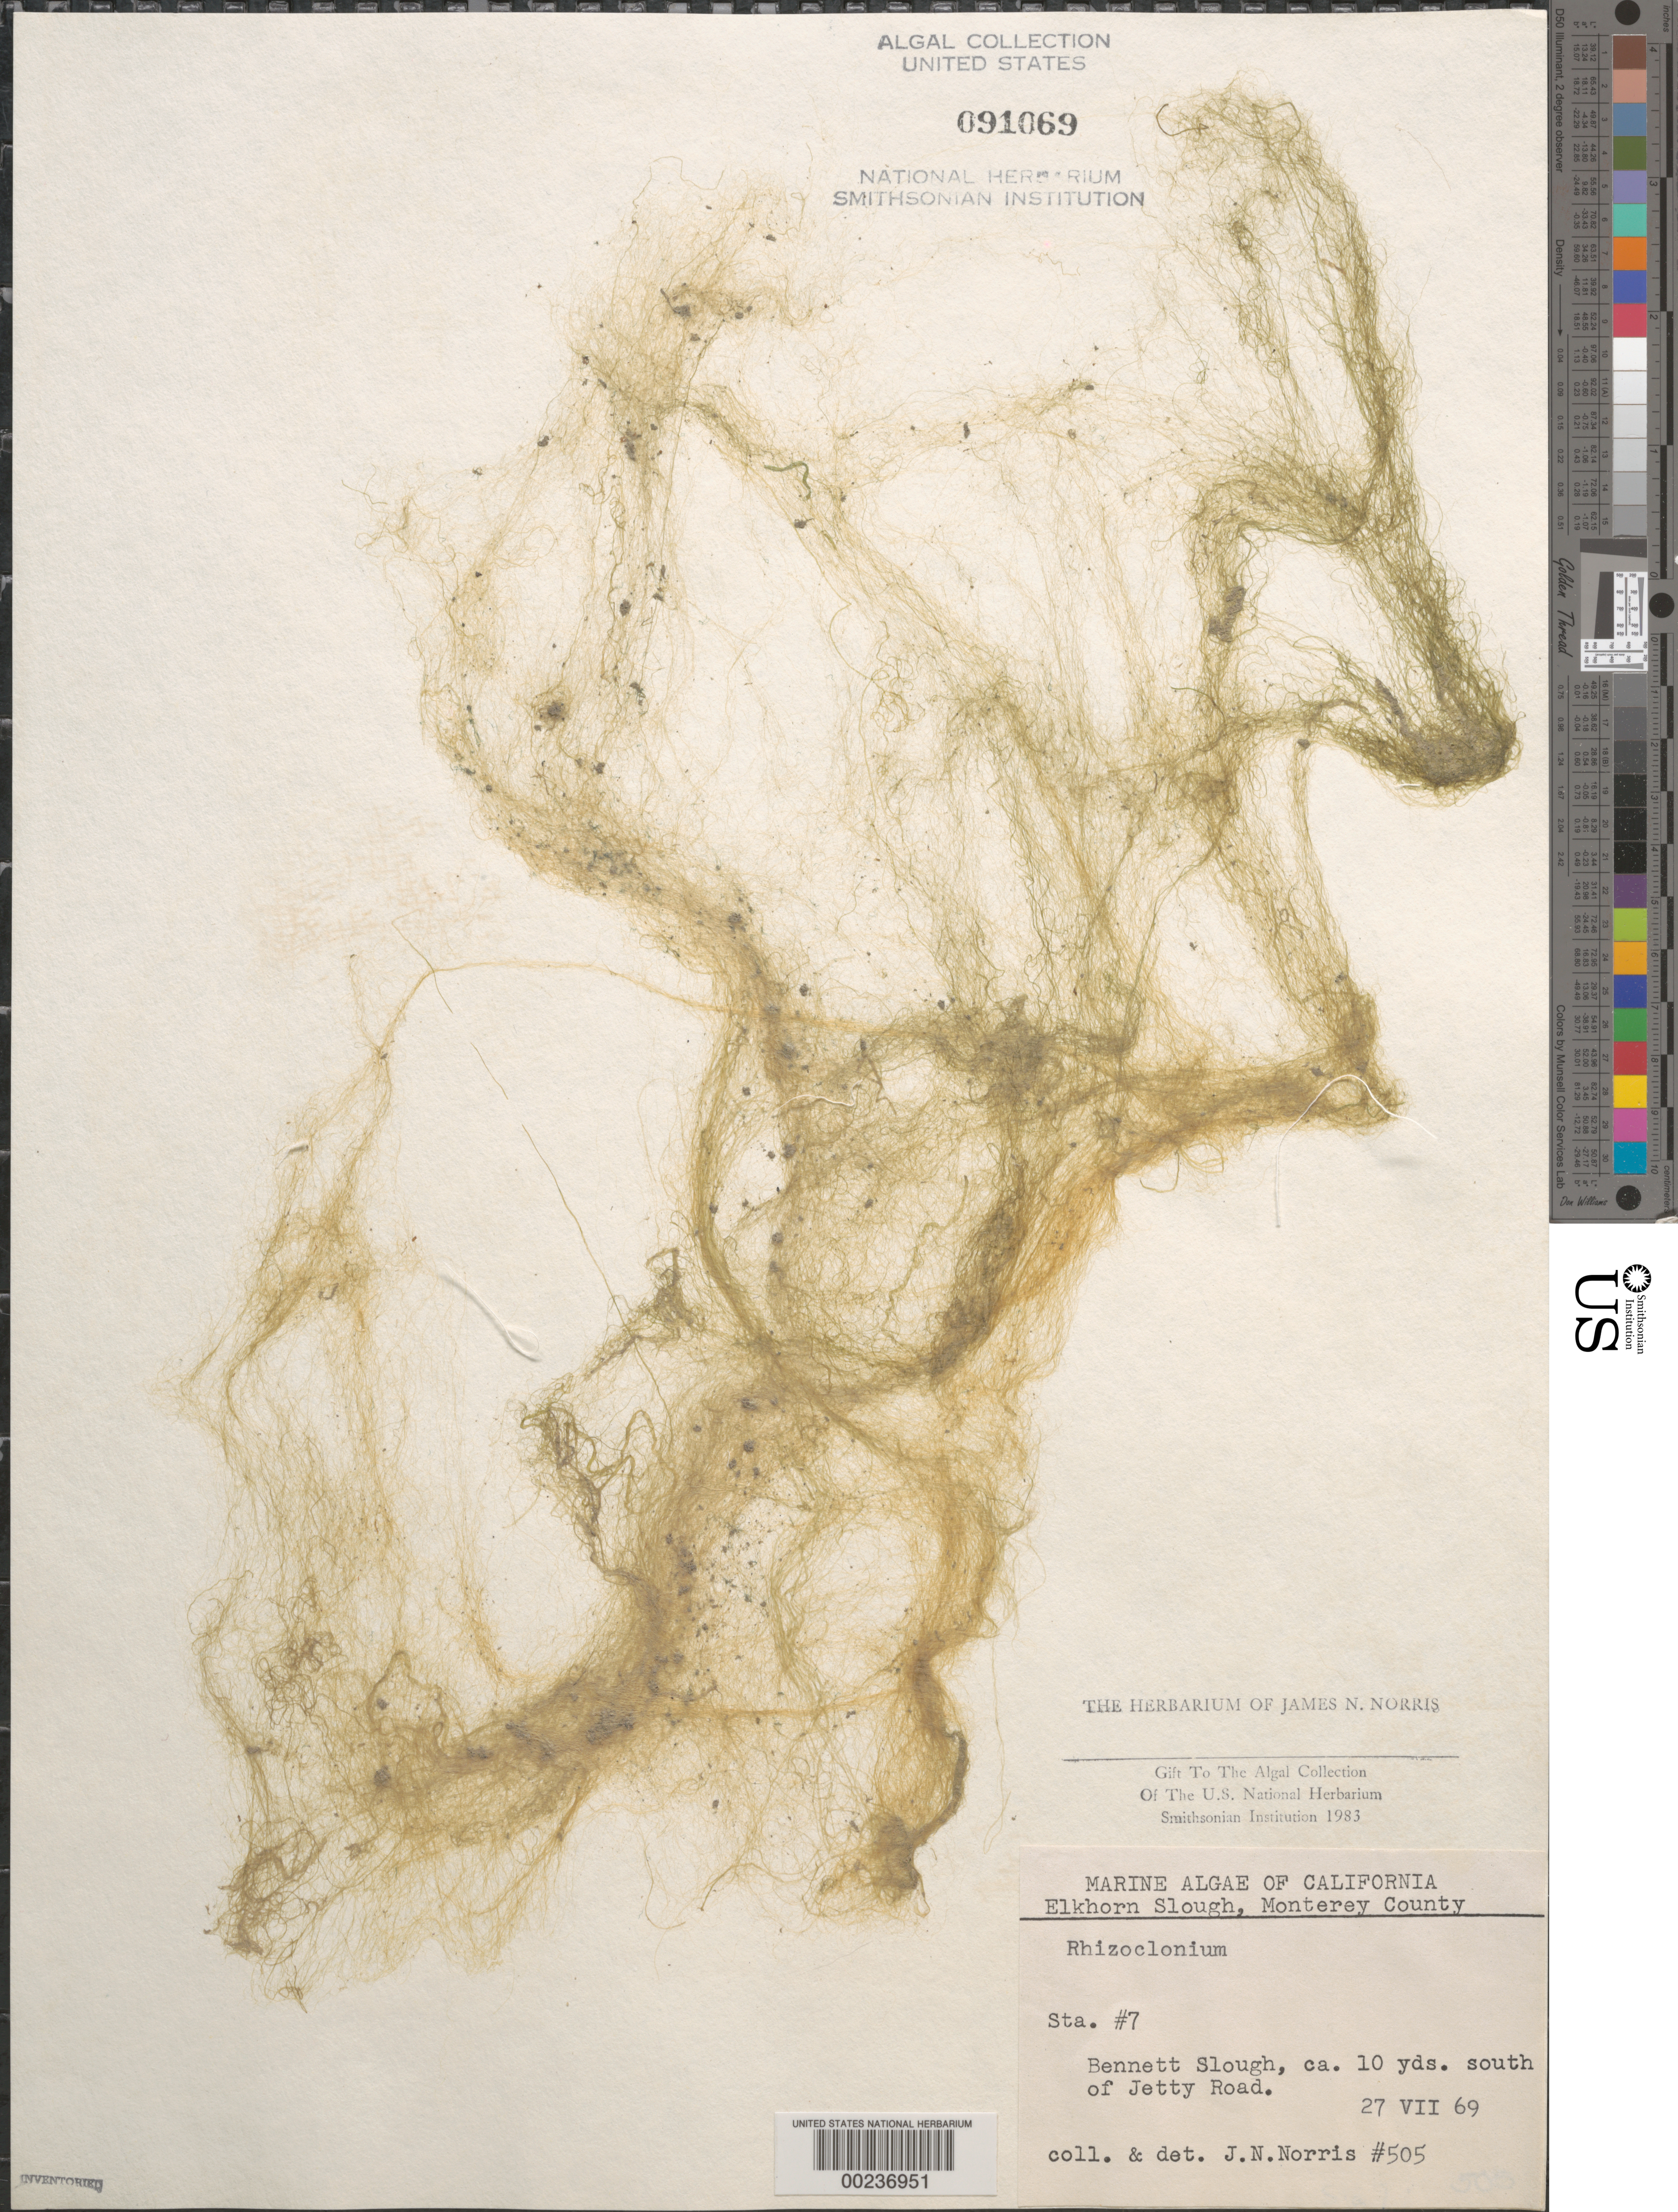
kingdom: Plantae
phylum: Chlorophyta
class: Ulvophyceae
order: Cladophorales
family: Cladophoraceae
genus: Rhizoclonium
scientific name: Rhizoclonium sp.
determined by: Norris, James N.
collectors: J. N. Norris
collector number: JN-505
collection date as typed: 27 Jul 1969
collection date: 1969-07-27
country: United States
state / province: California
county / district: Monterey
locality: Bennett Slough, Elkhorn Slough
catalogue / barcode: US 91069